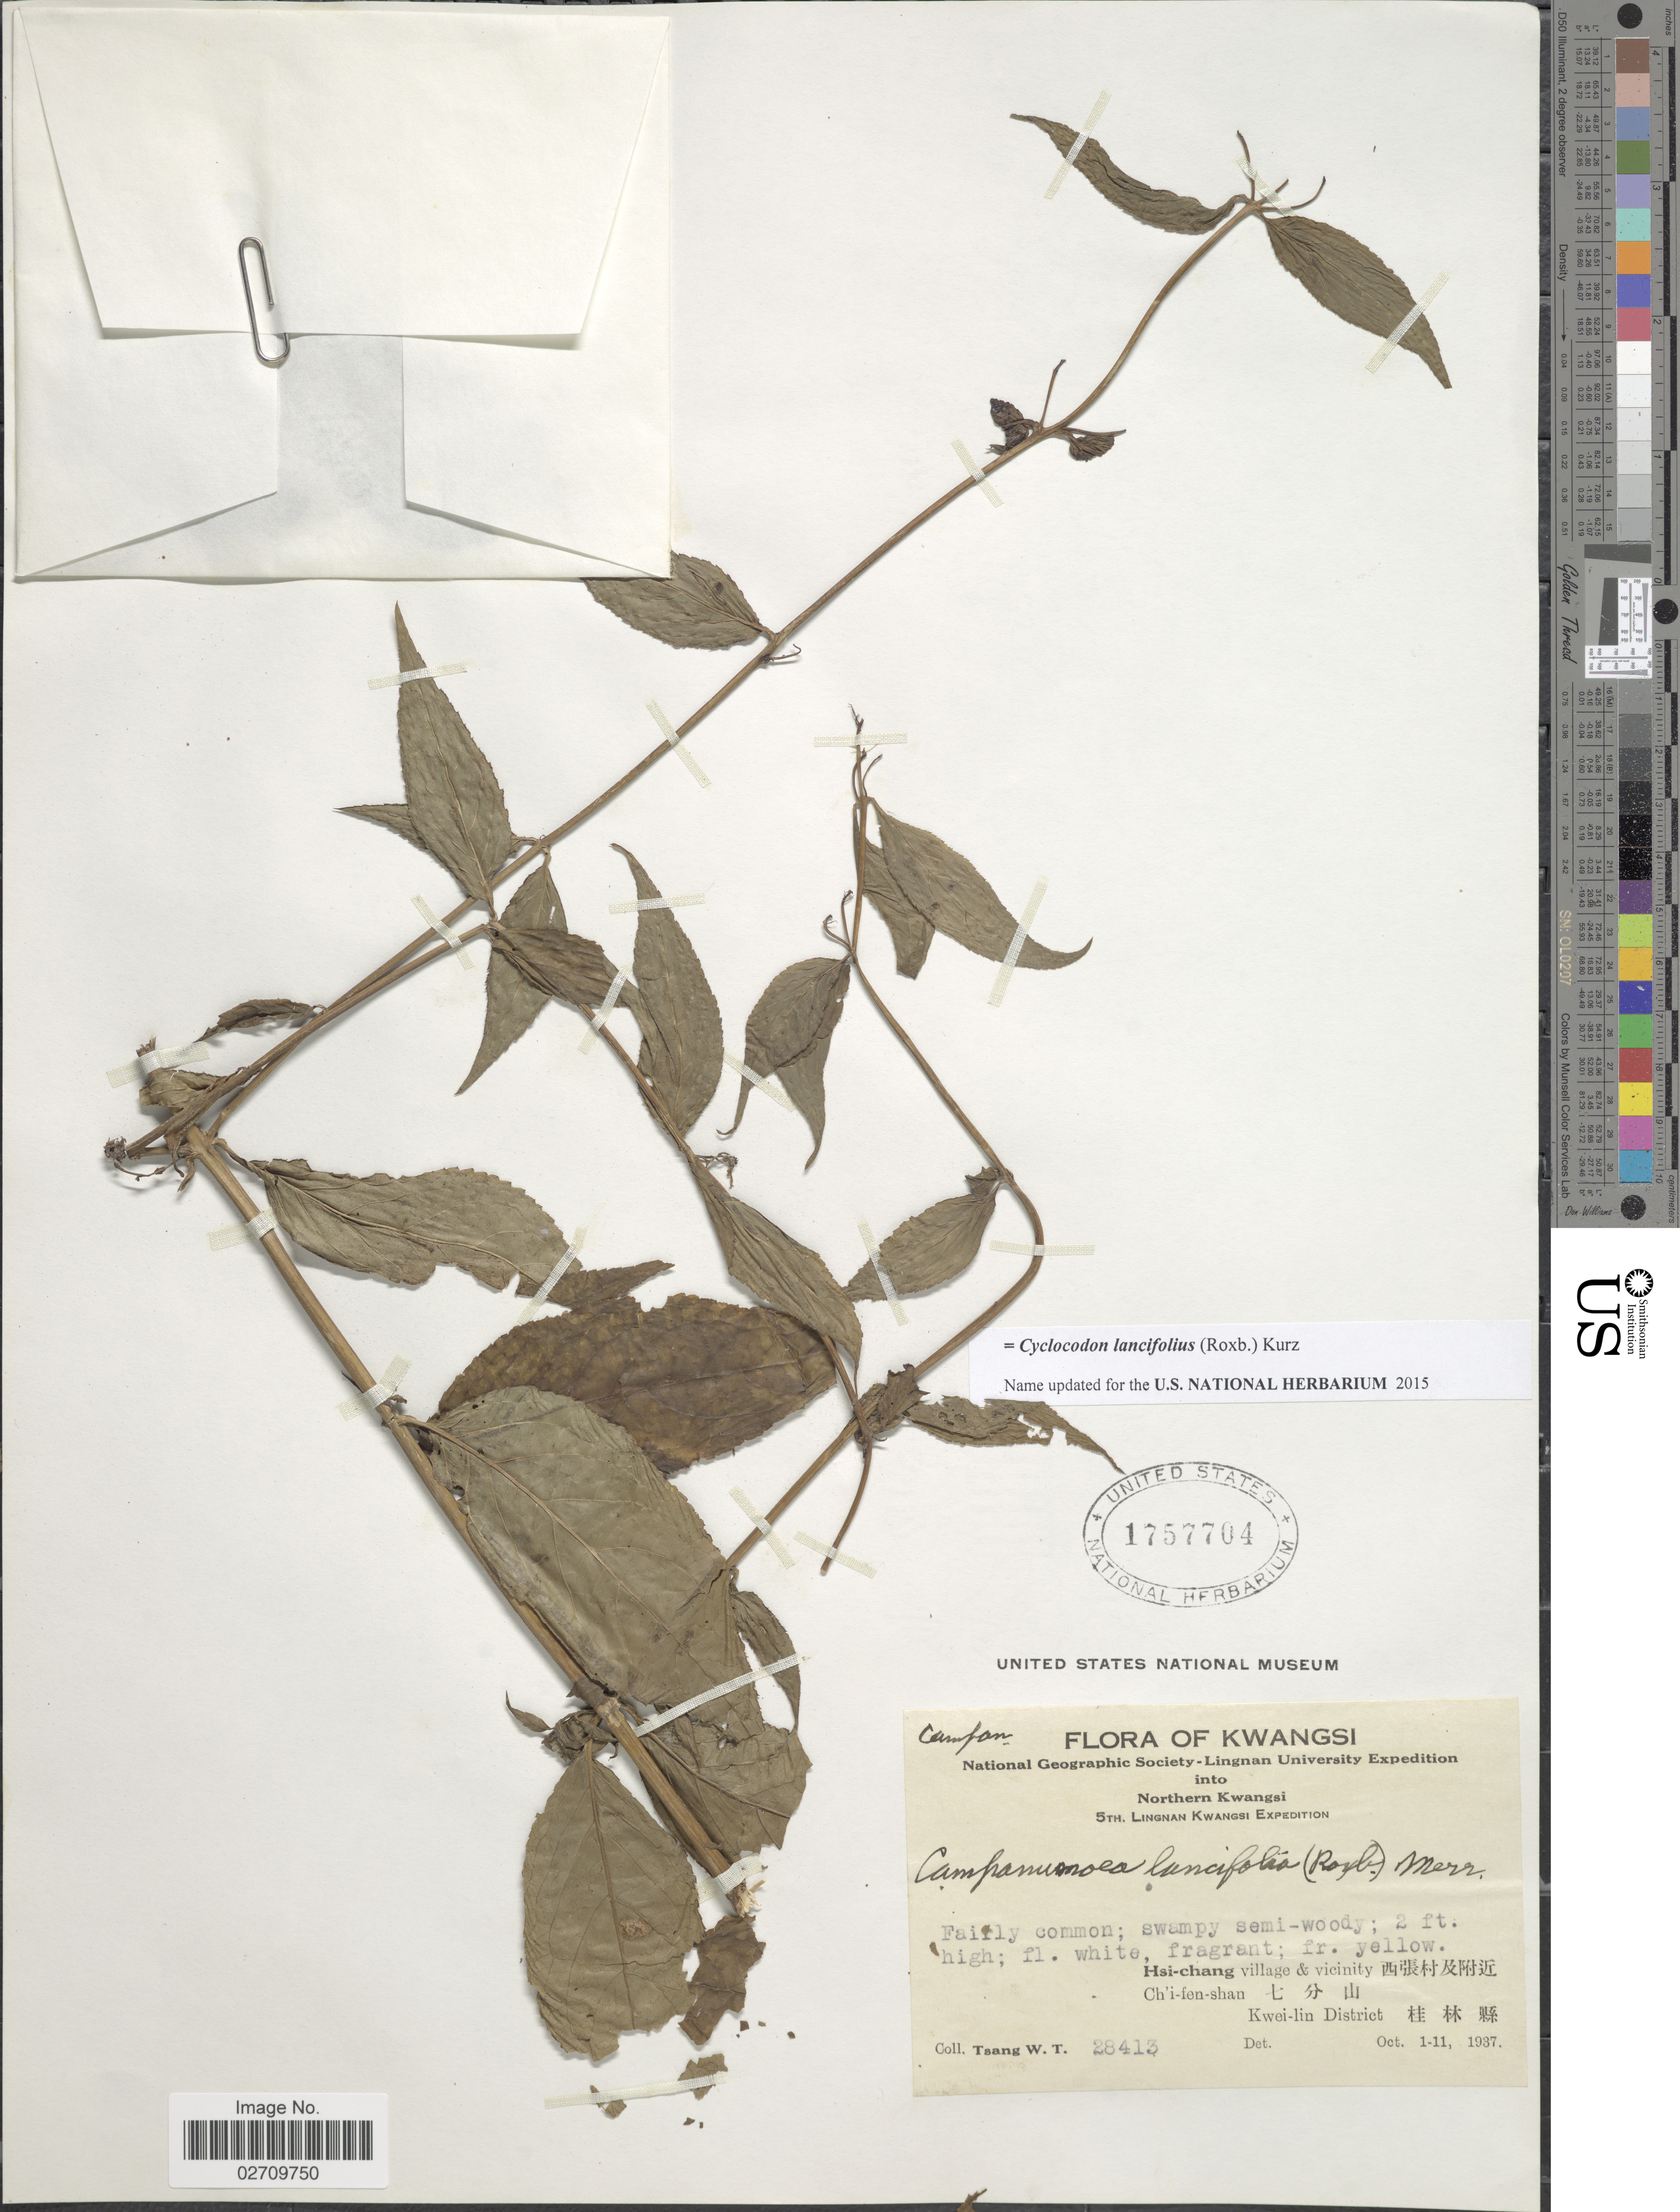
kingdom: Plantae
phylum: Tracheophyta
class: Magnoliopsida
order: Asterales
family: Campanulaceae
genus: Cyclocodon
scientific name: Cyclocodon lancifolius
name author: (Roxb.) Kurz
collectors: W. T. Tsang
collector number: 28413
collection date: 1937-10-01/1937-10-11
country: China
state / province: Guangxi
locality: Kwangsi, Northern Kwangsi, Hsi-chang village & vicinity, Ch'i fen shan, Kwei-lin District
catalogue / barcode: US 1757704